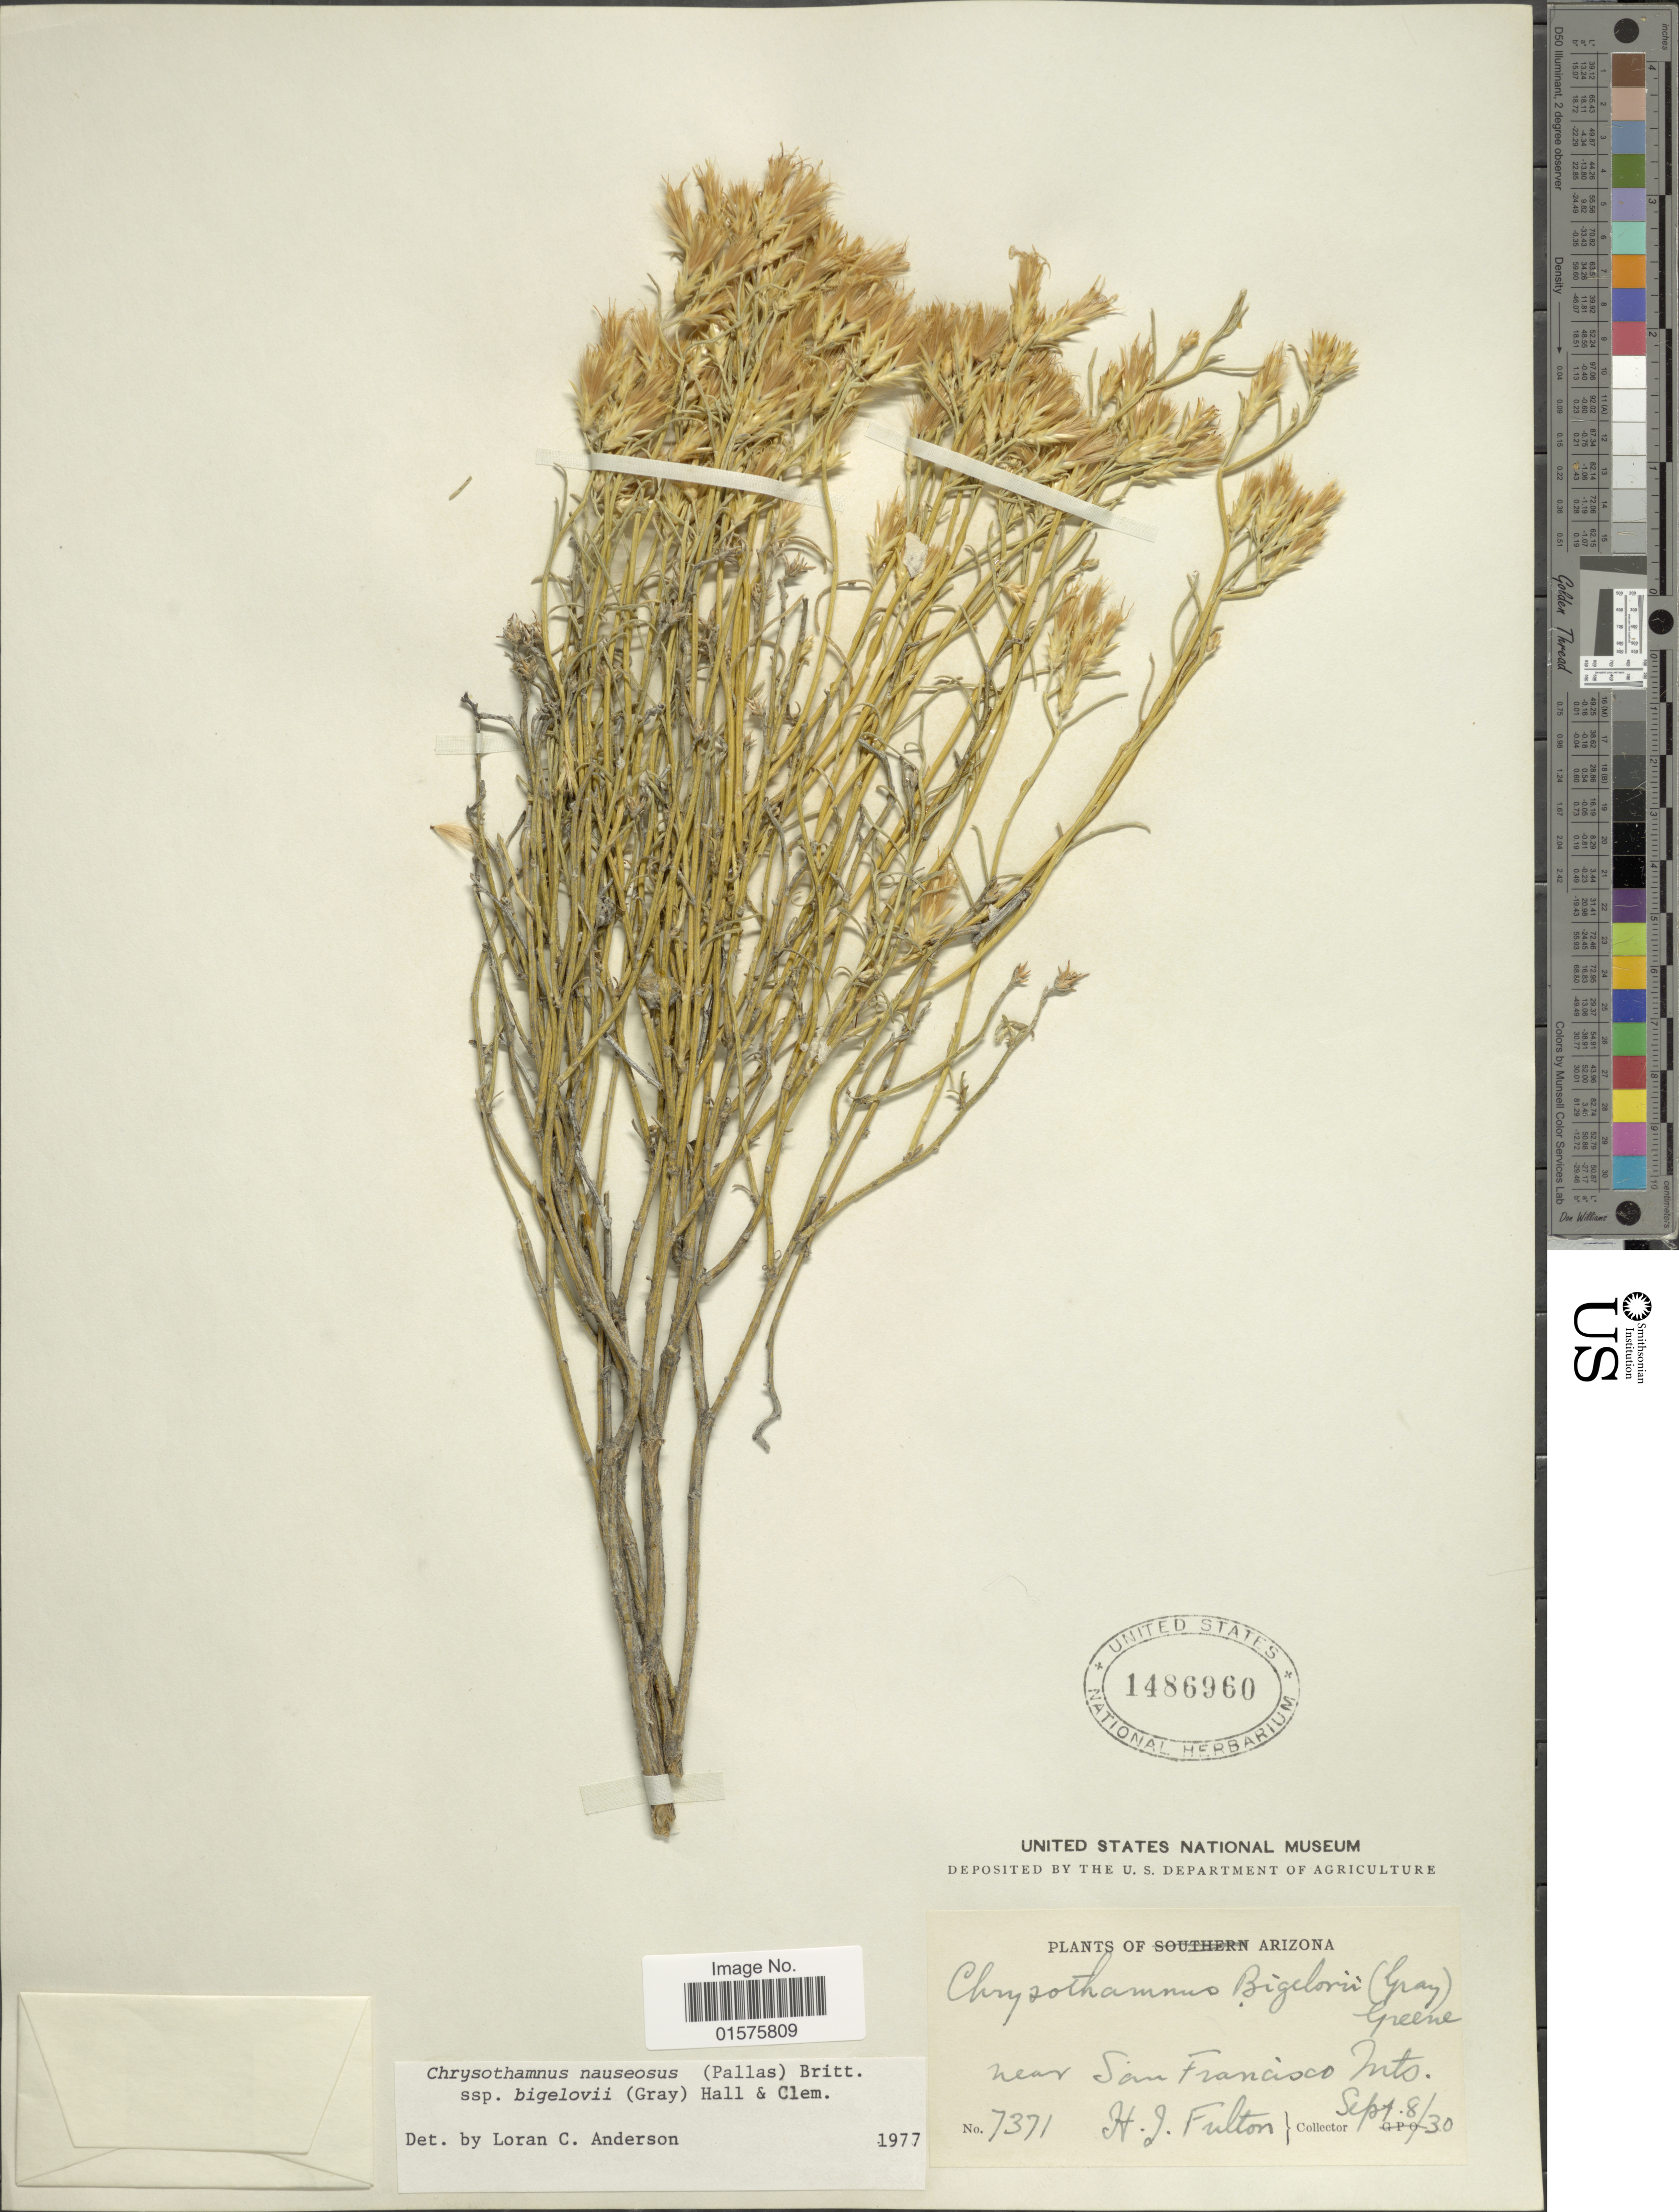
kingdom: Plantae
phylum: Tracheophyta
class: Magnoliopsida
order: Asterales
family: Asteraceae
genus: Ericameria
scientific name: Ericameria nauseosa var. bigelovii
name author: (A. Gray) G.L. Nesom & G.I. Baird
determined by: Urbatsch, Lowell E., Curator (LSU), Louisiana State University (UNITED STATES)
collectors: H. Fulton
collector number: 7371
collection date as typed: Transcribed d/m/y: 8/9/30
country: United States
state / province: Arizona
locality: Near San Francisco Mts.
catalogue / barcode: US 1486960